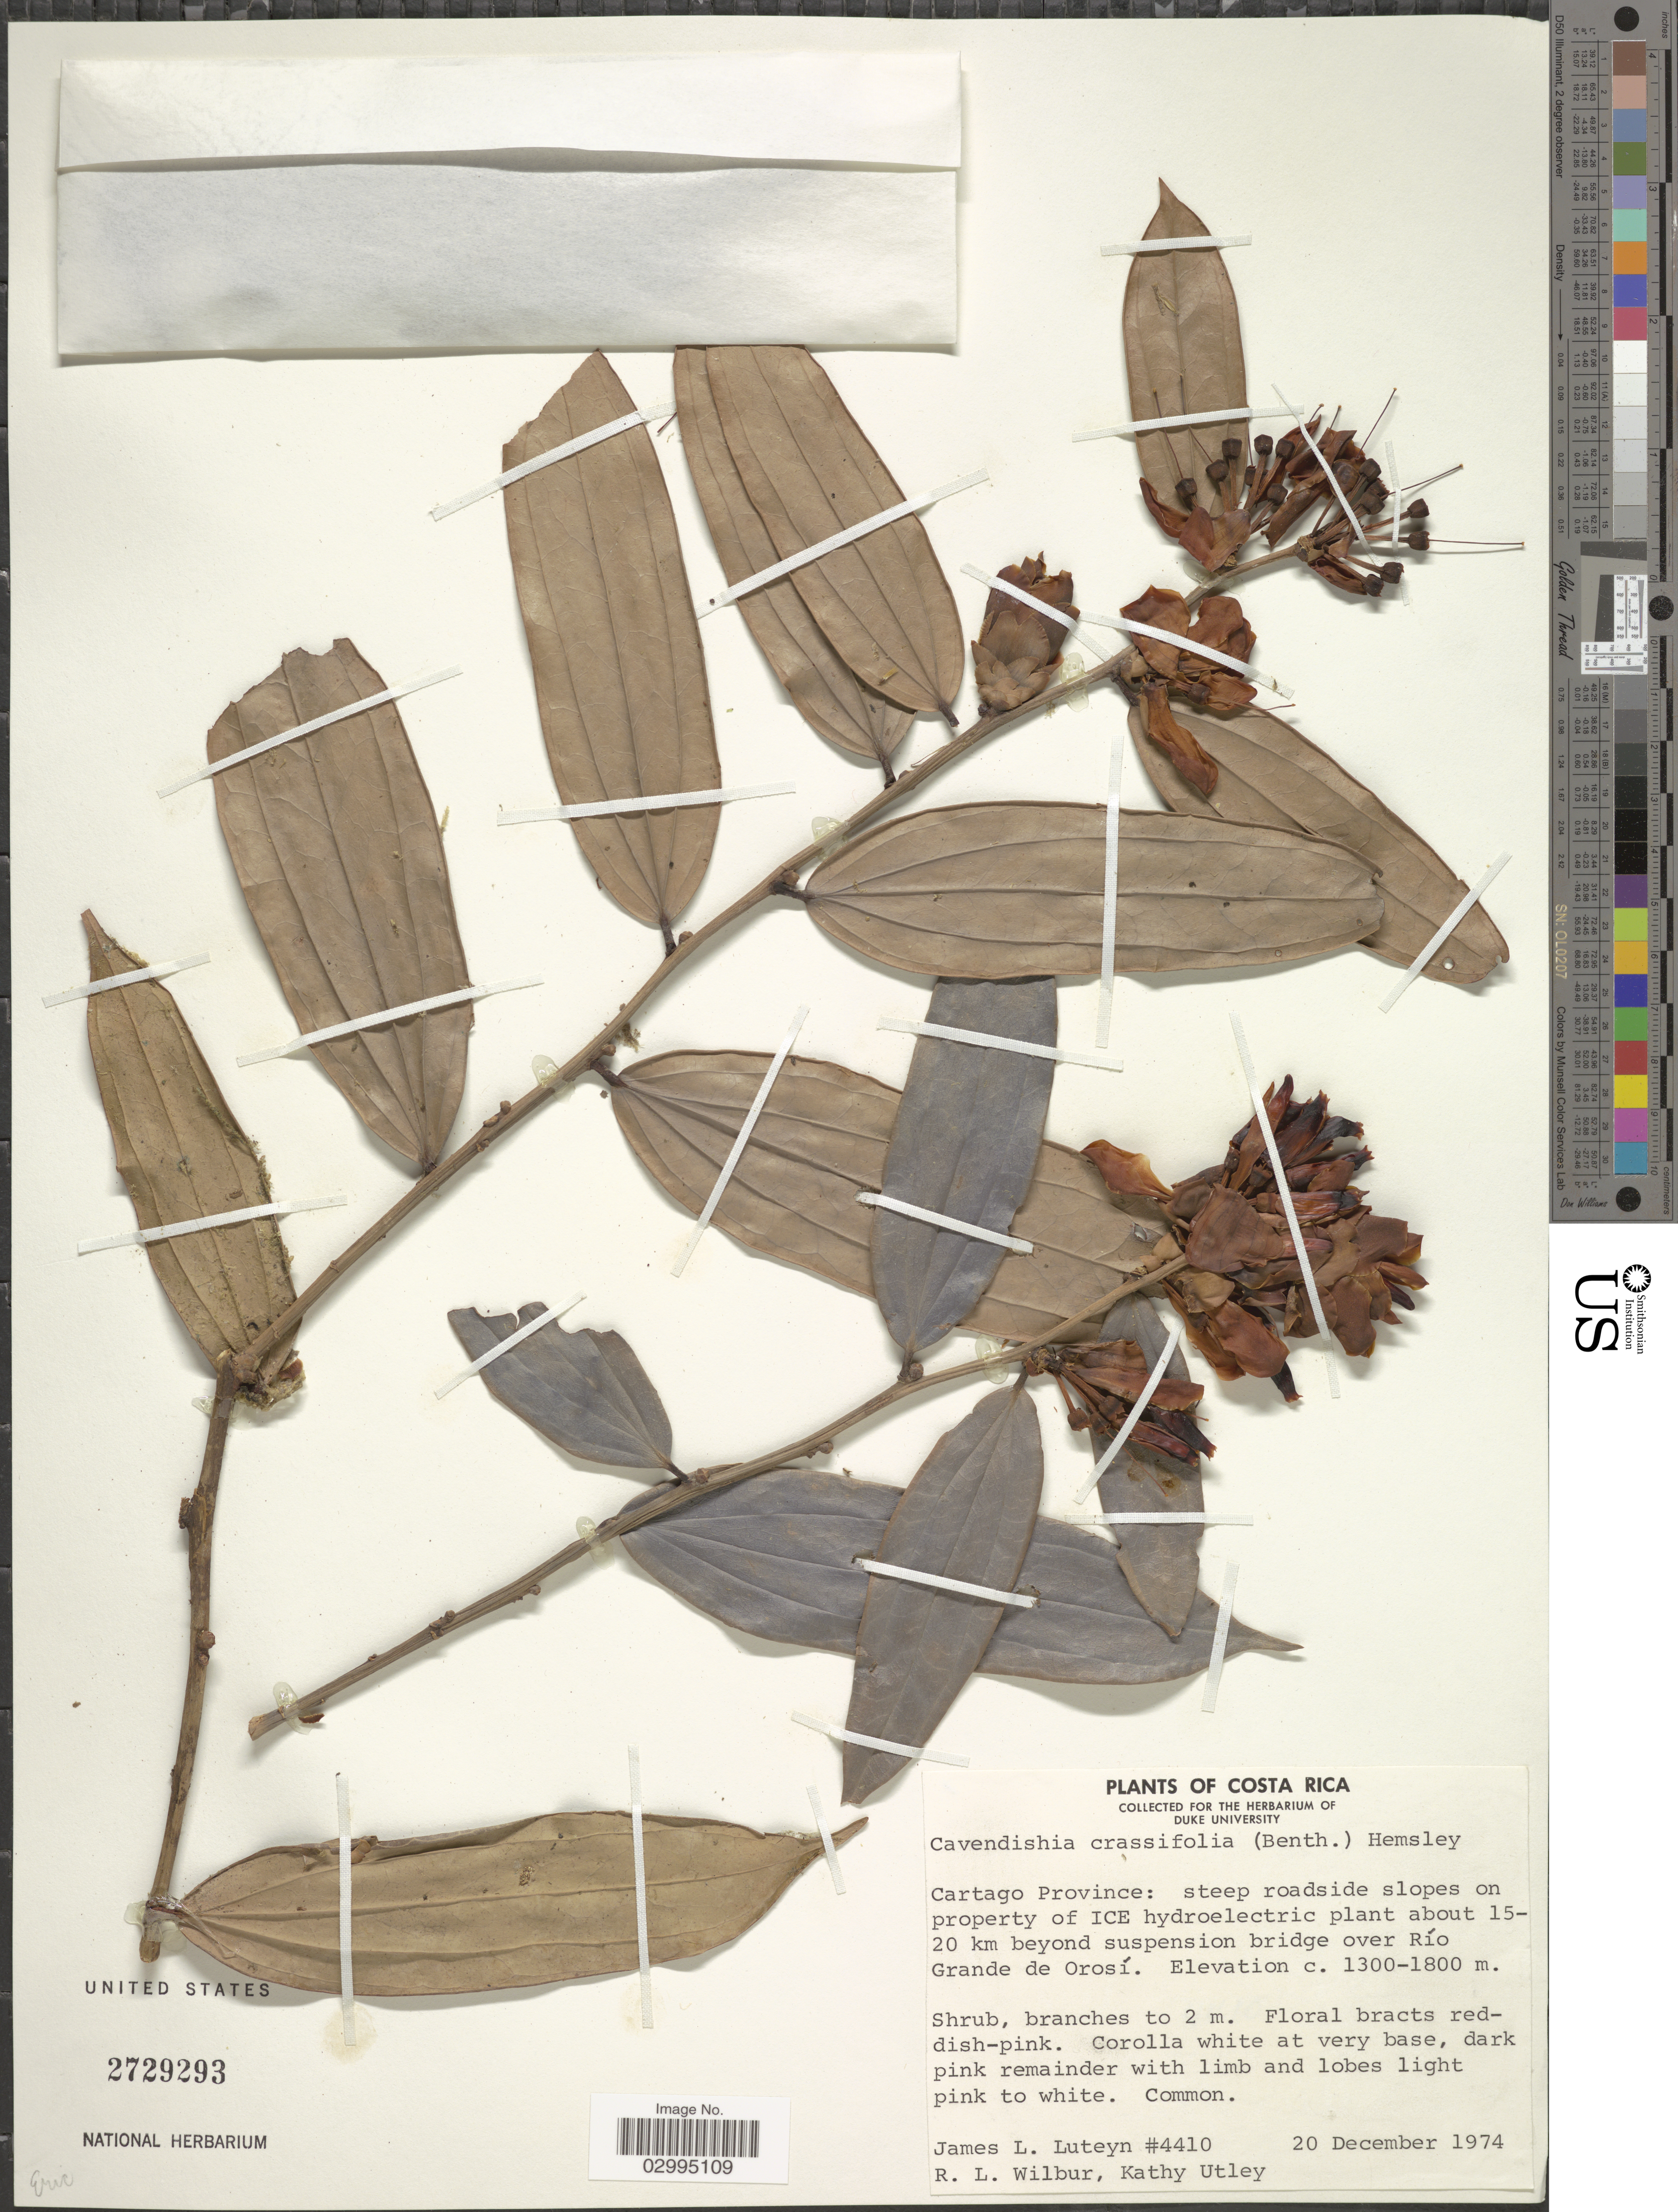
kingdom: Plantae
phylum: Tracheophyta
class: Magnoliopsida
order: Ericales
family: Ericaceae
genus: Cavendishia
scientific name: Cavendishia crassifolia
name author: (Benth.) Hemsl.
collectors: J. L. Luteyn, R. L. Wilbur & K. Burt-Utley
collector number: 4410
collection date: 1974-12-20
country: Costa Rica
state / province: Cartago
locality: Cartago Province: steep roadside slopes on property of ICE hydroelectric plant about 15-20 km beyond suspension bridge over Río Grande de Orosí.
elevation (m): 1300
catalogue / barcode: US 2729293